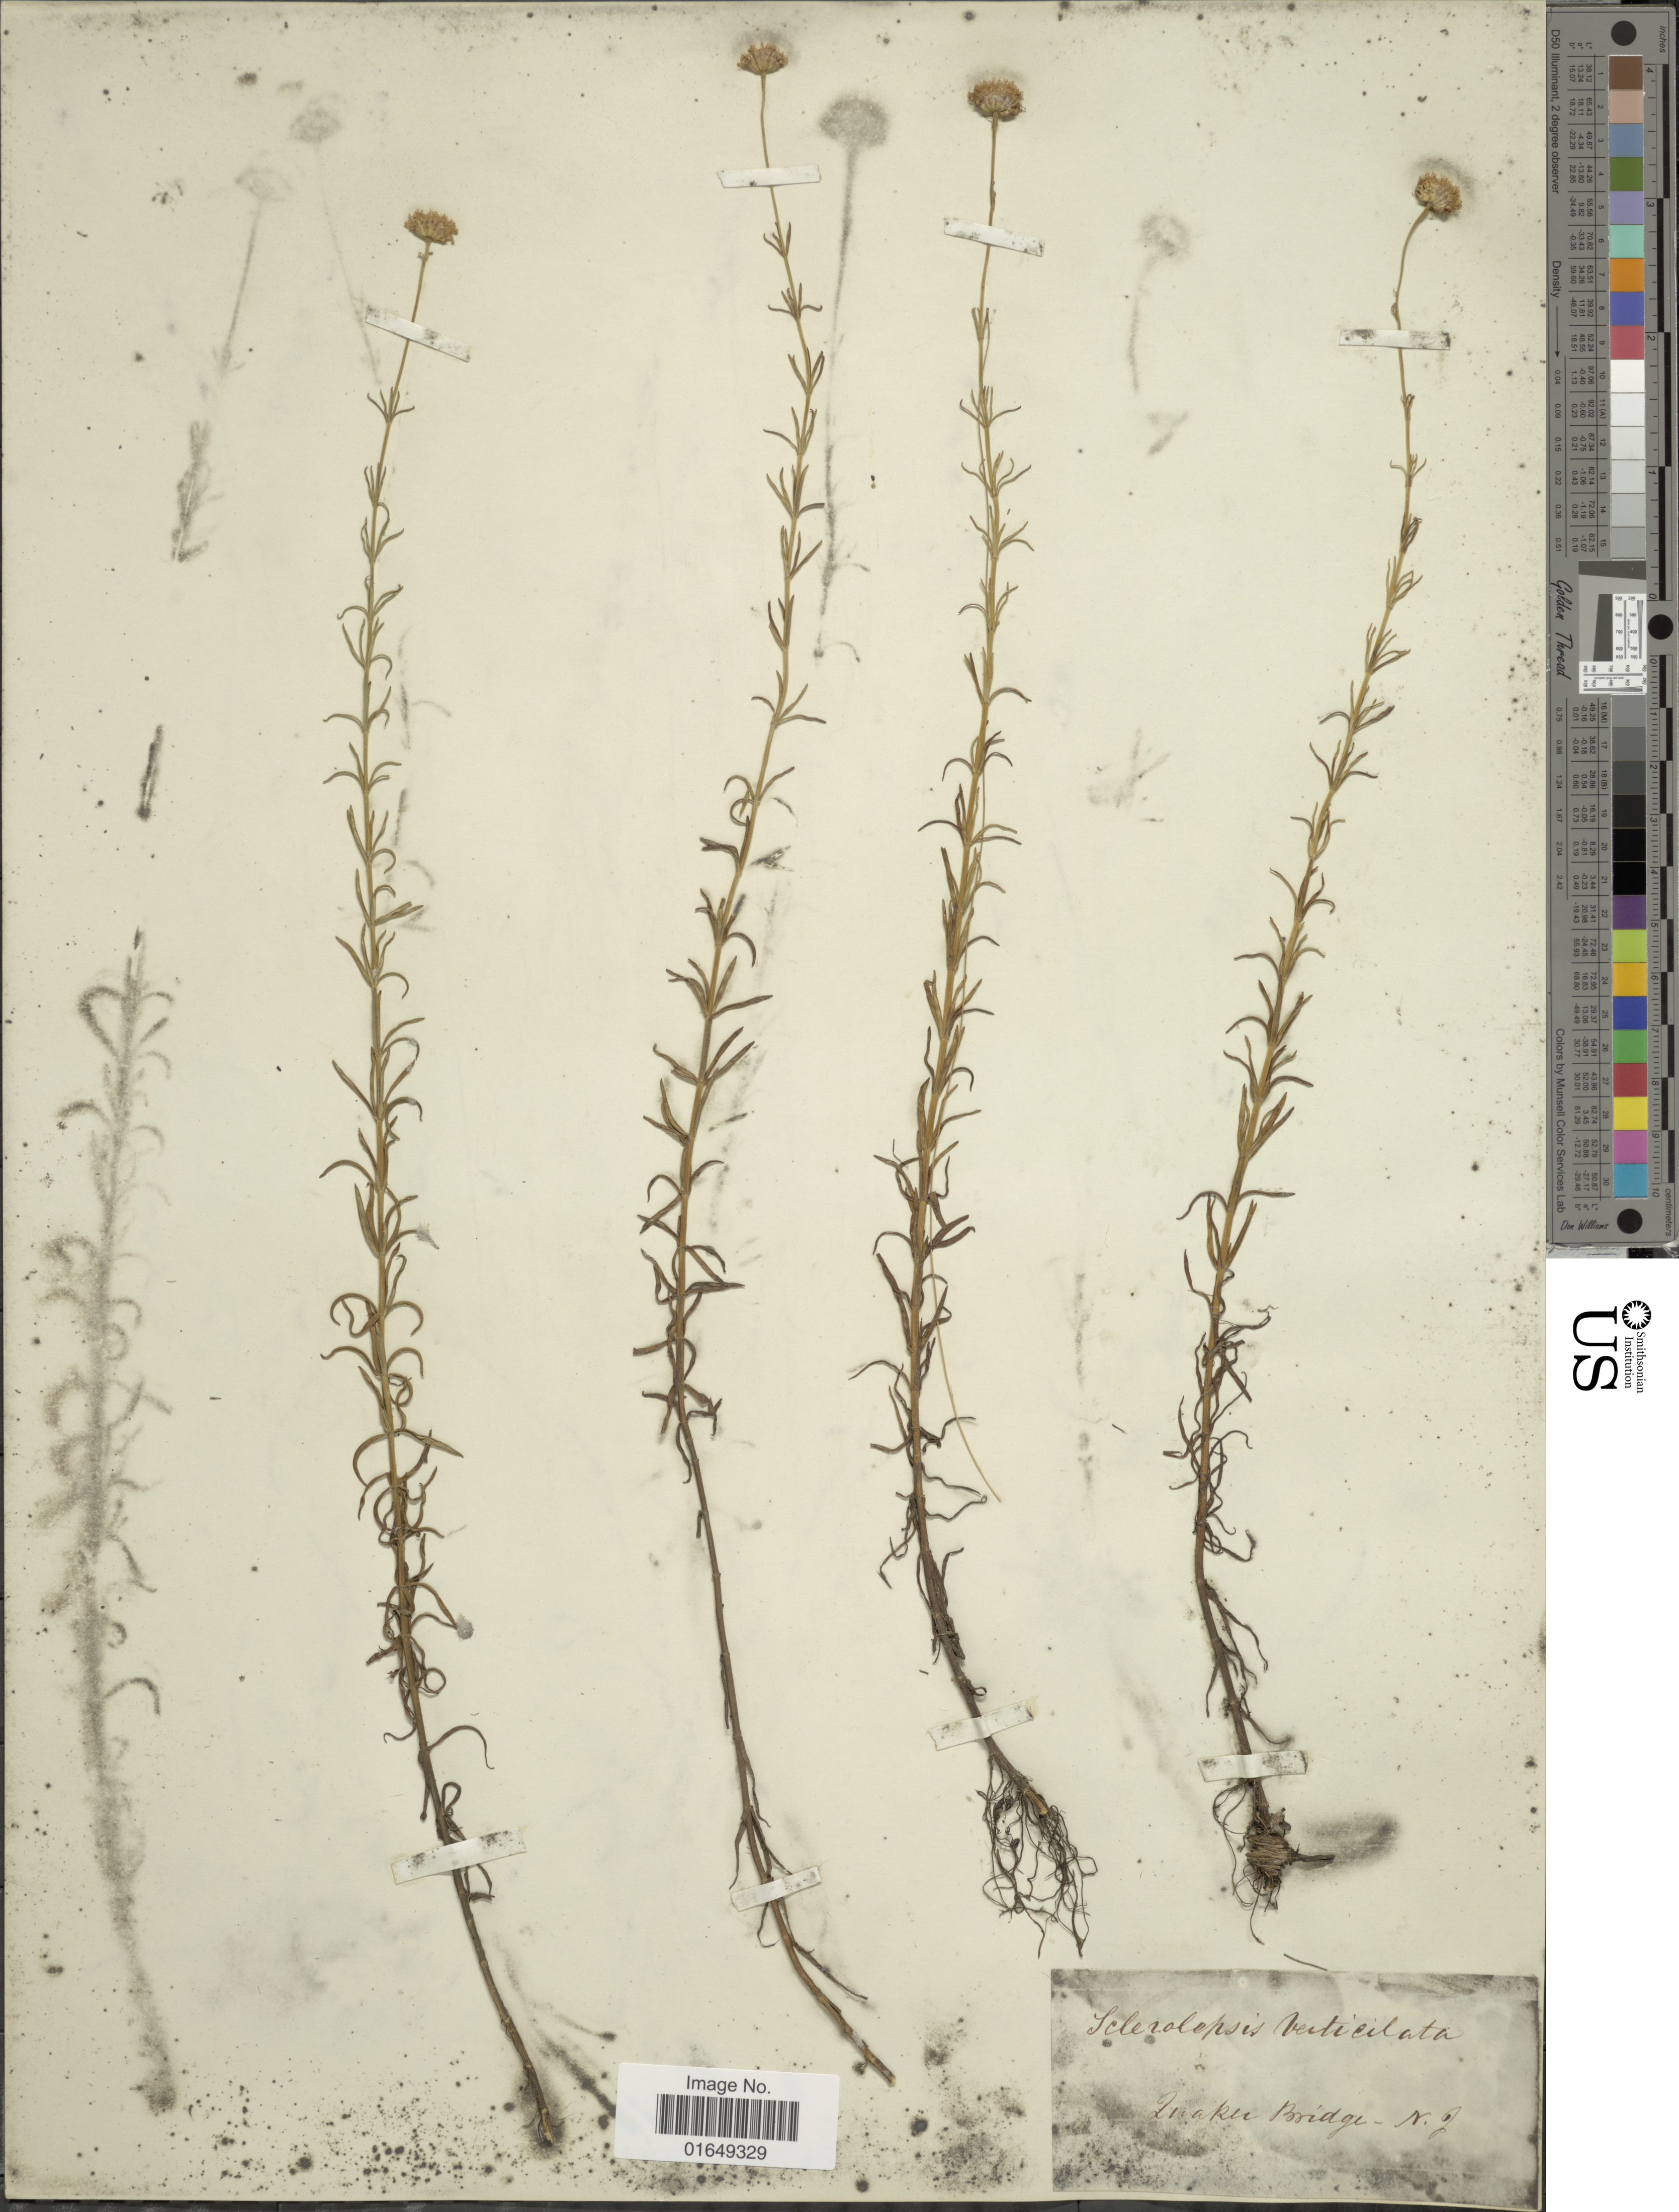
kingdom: Plantae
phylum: Tracheophyta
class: Magnoliopsida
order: Asterales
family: Asteraceae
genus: Sclerolepis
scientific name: Sclerolepis uniflora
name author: (Walter) Britton et al.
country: United States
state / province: New Jersey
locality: Quaker Bridge.